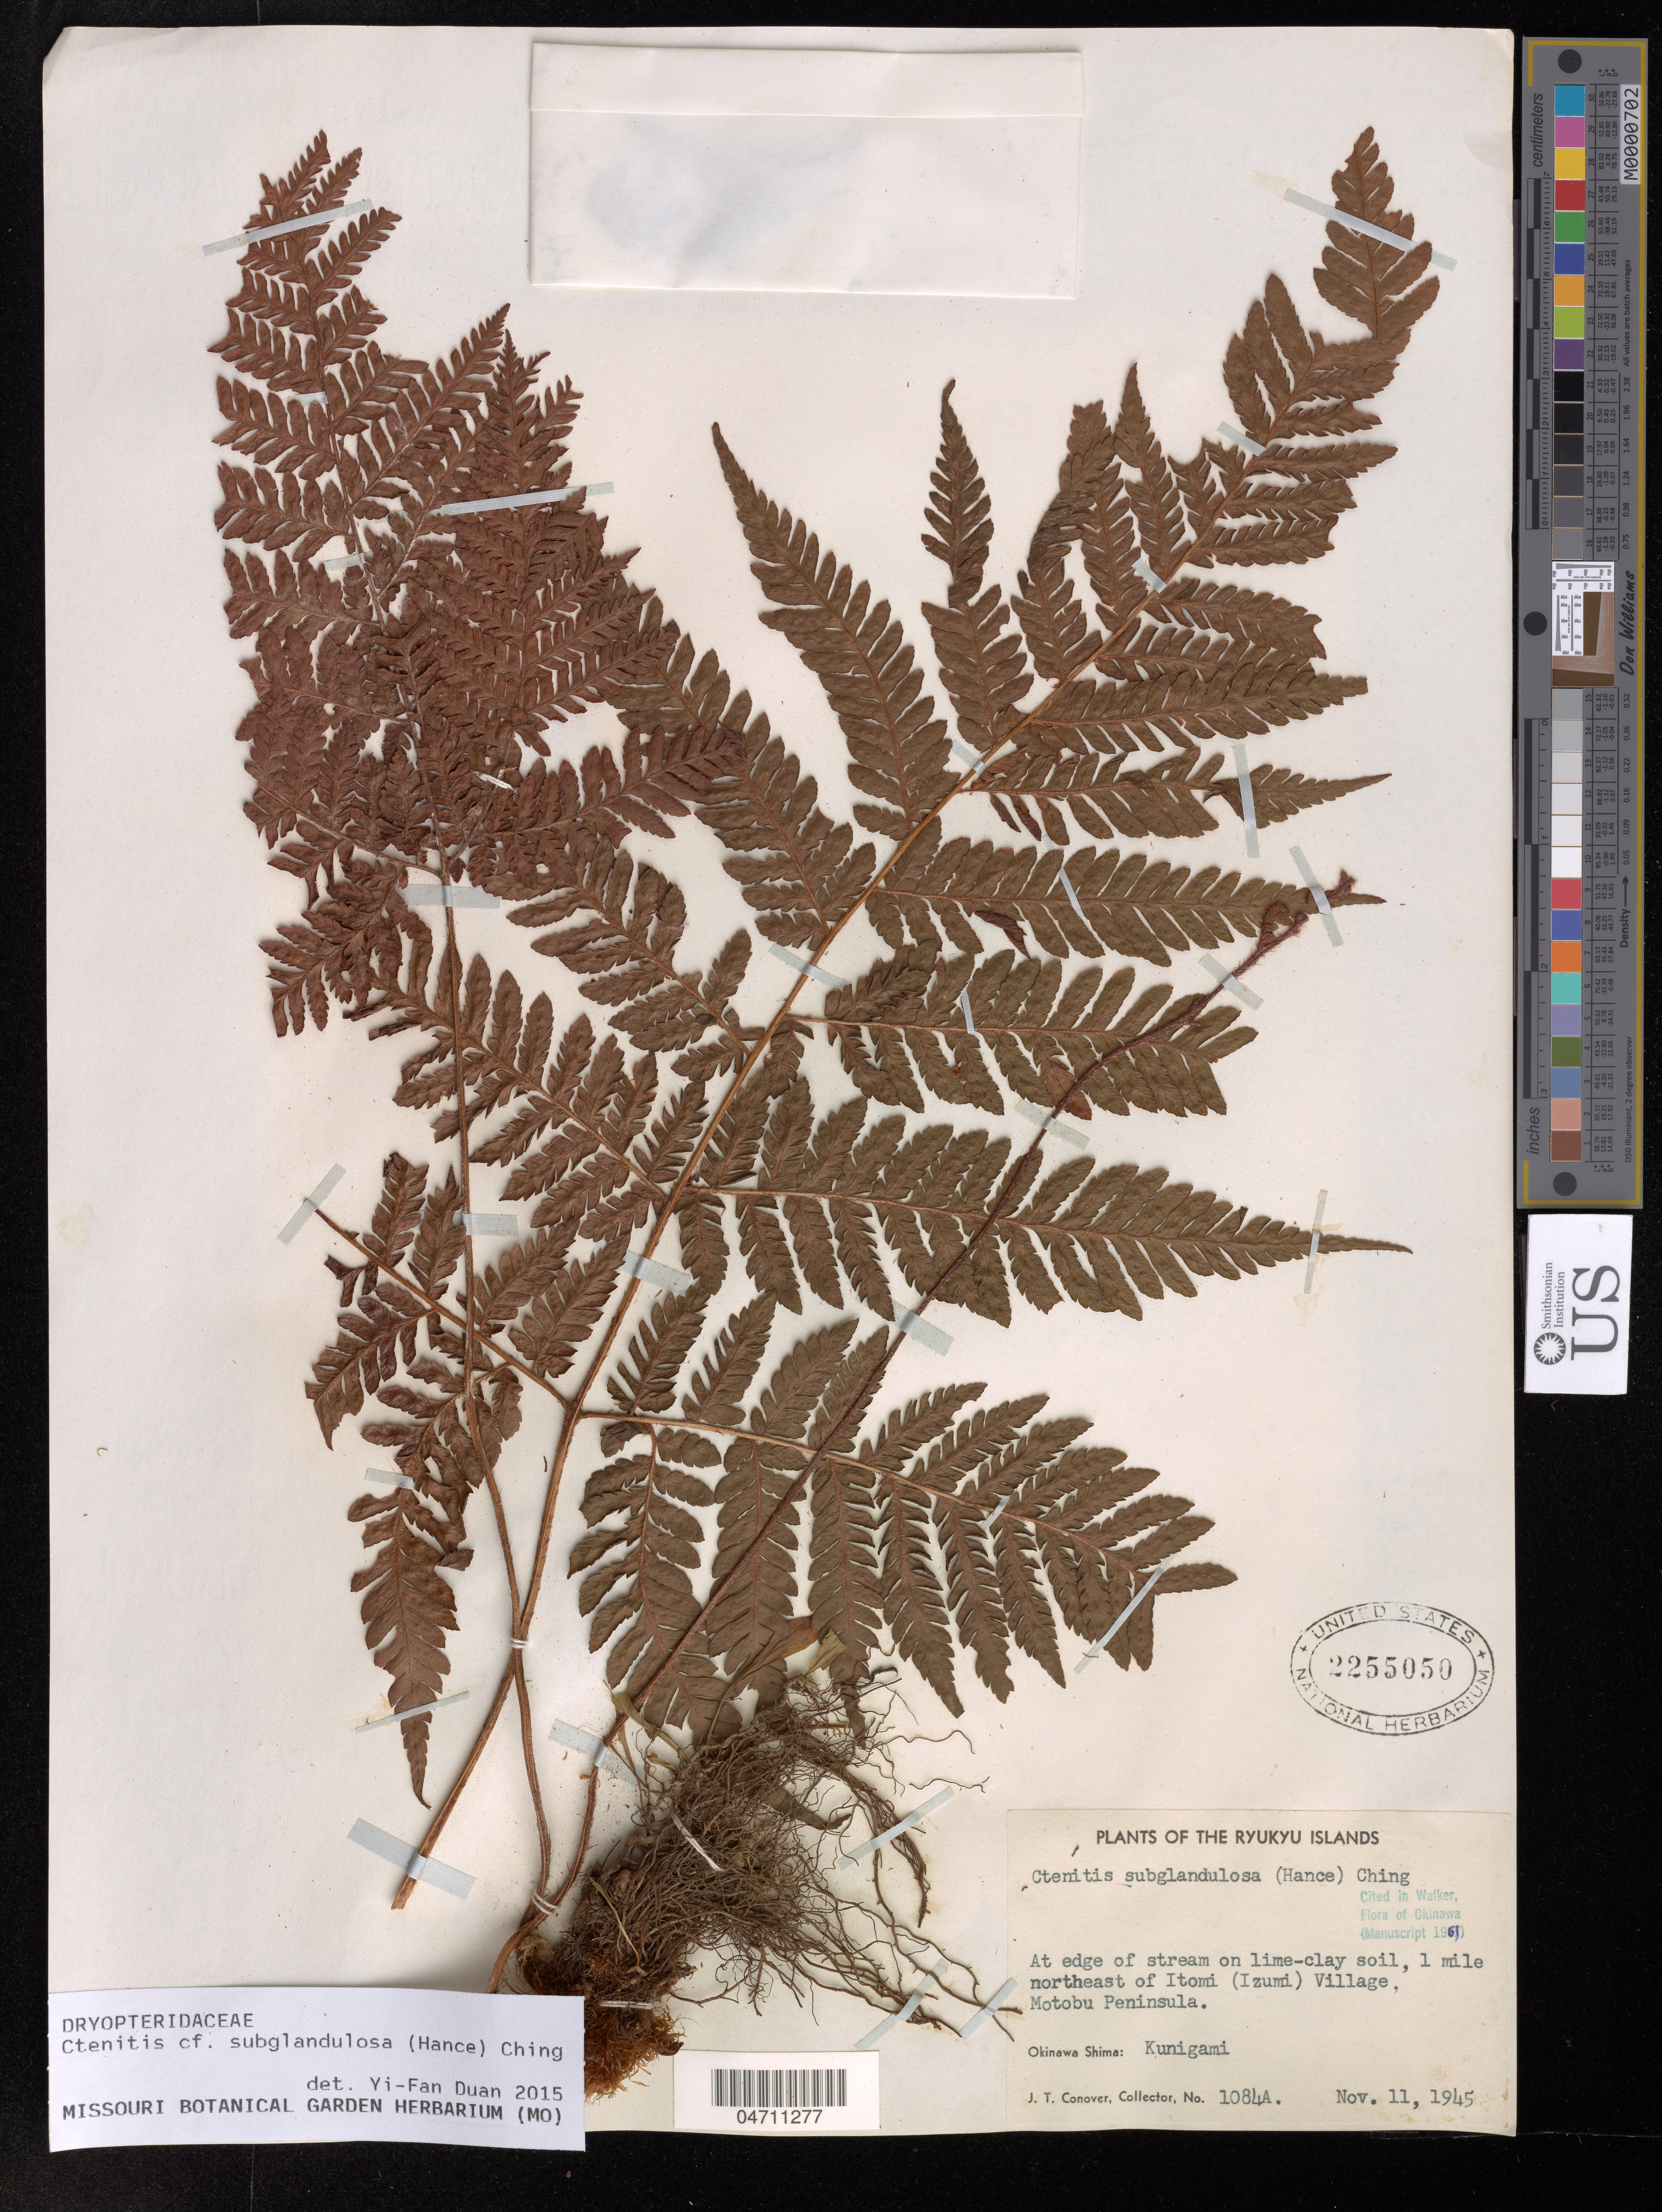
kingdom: Plantae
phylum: Tracheophyta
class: Polypodiopsida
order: Polypodiales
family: Dryopteridaceae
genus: Ctenitis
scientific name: Ctenitis subglandulosa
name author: (Hance) Ching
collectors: J. T. Conover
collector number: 1084A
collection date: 1945-11-11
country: Japan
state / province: Okinawa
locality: The Ryukyu Islands, At edge of stream on lime-clay soil, 1 mile northeast of Itomi (Izumi) Village, Motobu Peninsula, Shima: Kunigami.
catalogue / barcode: US 2255050